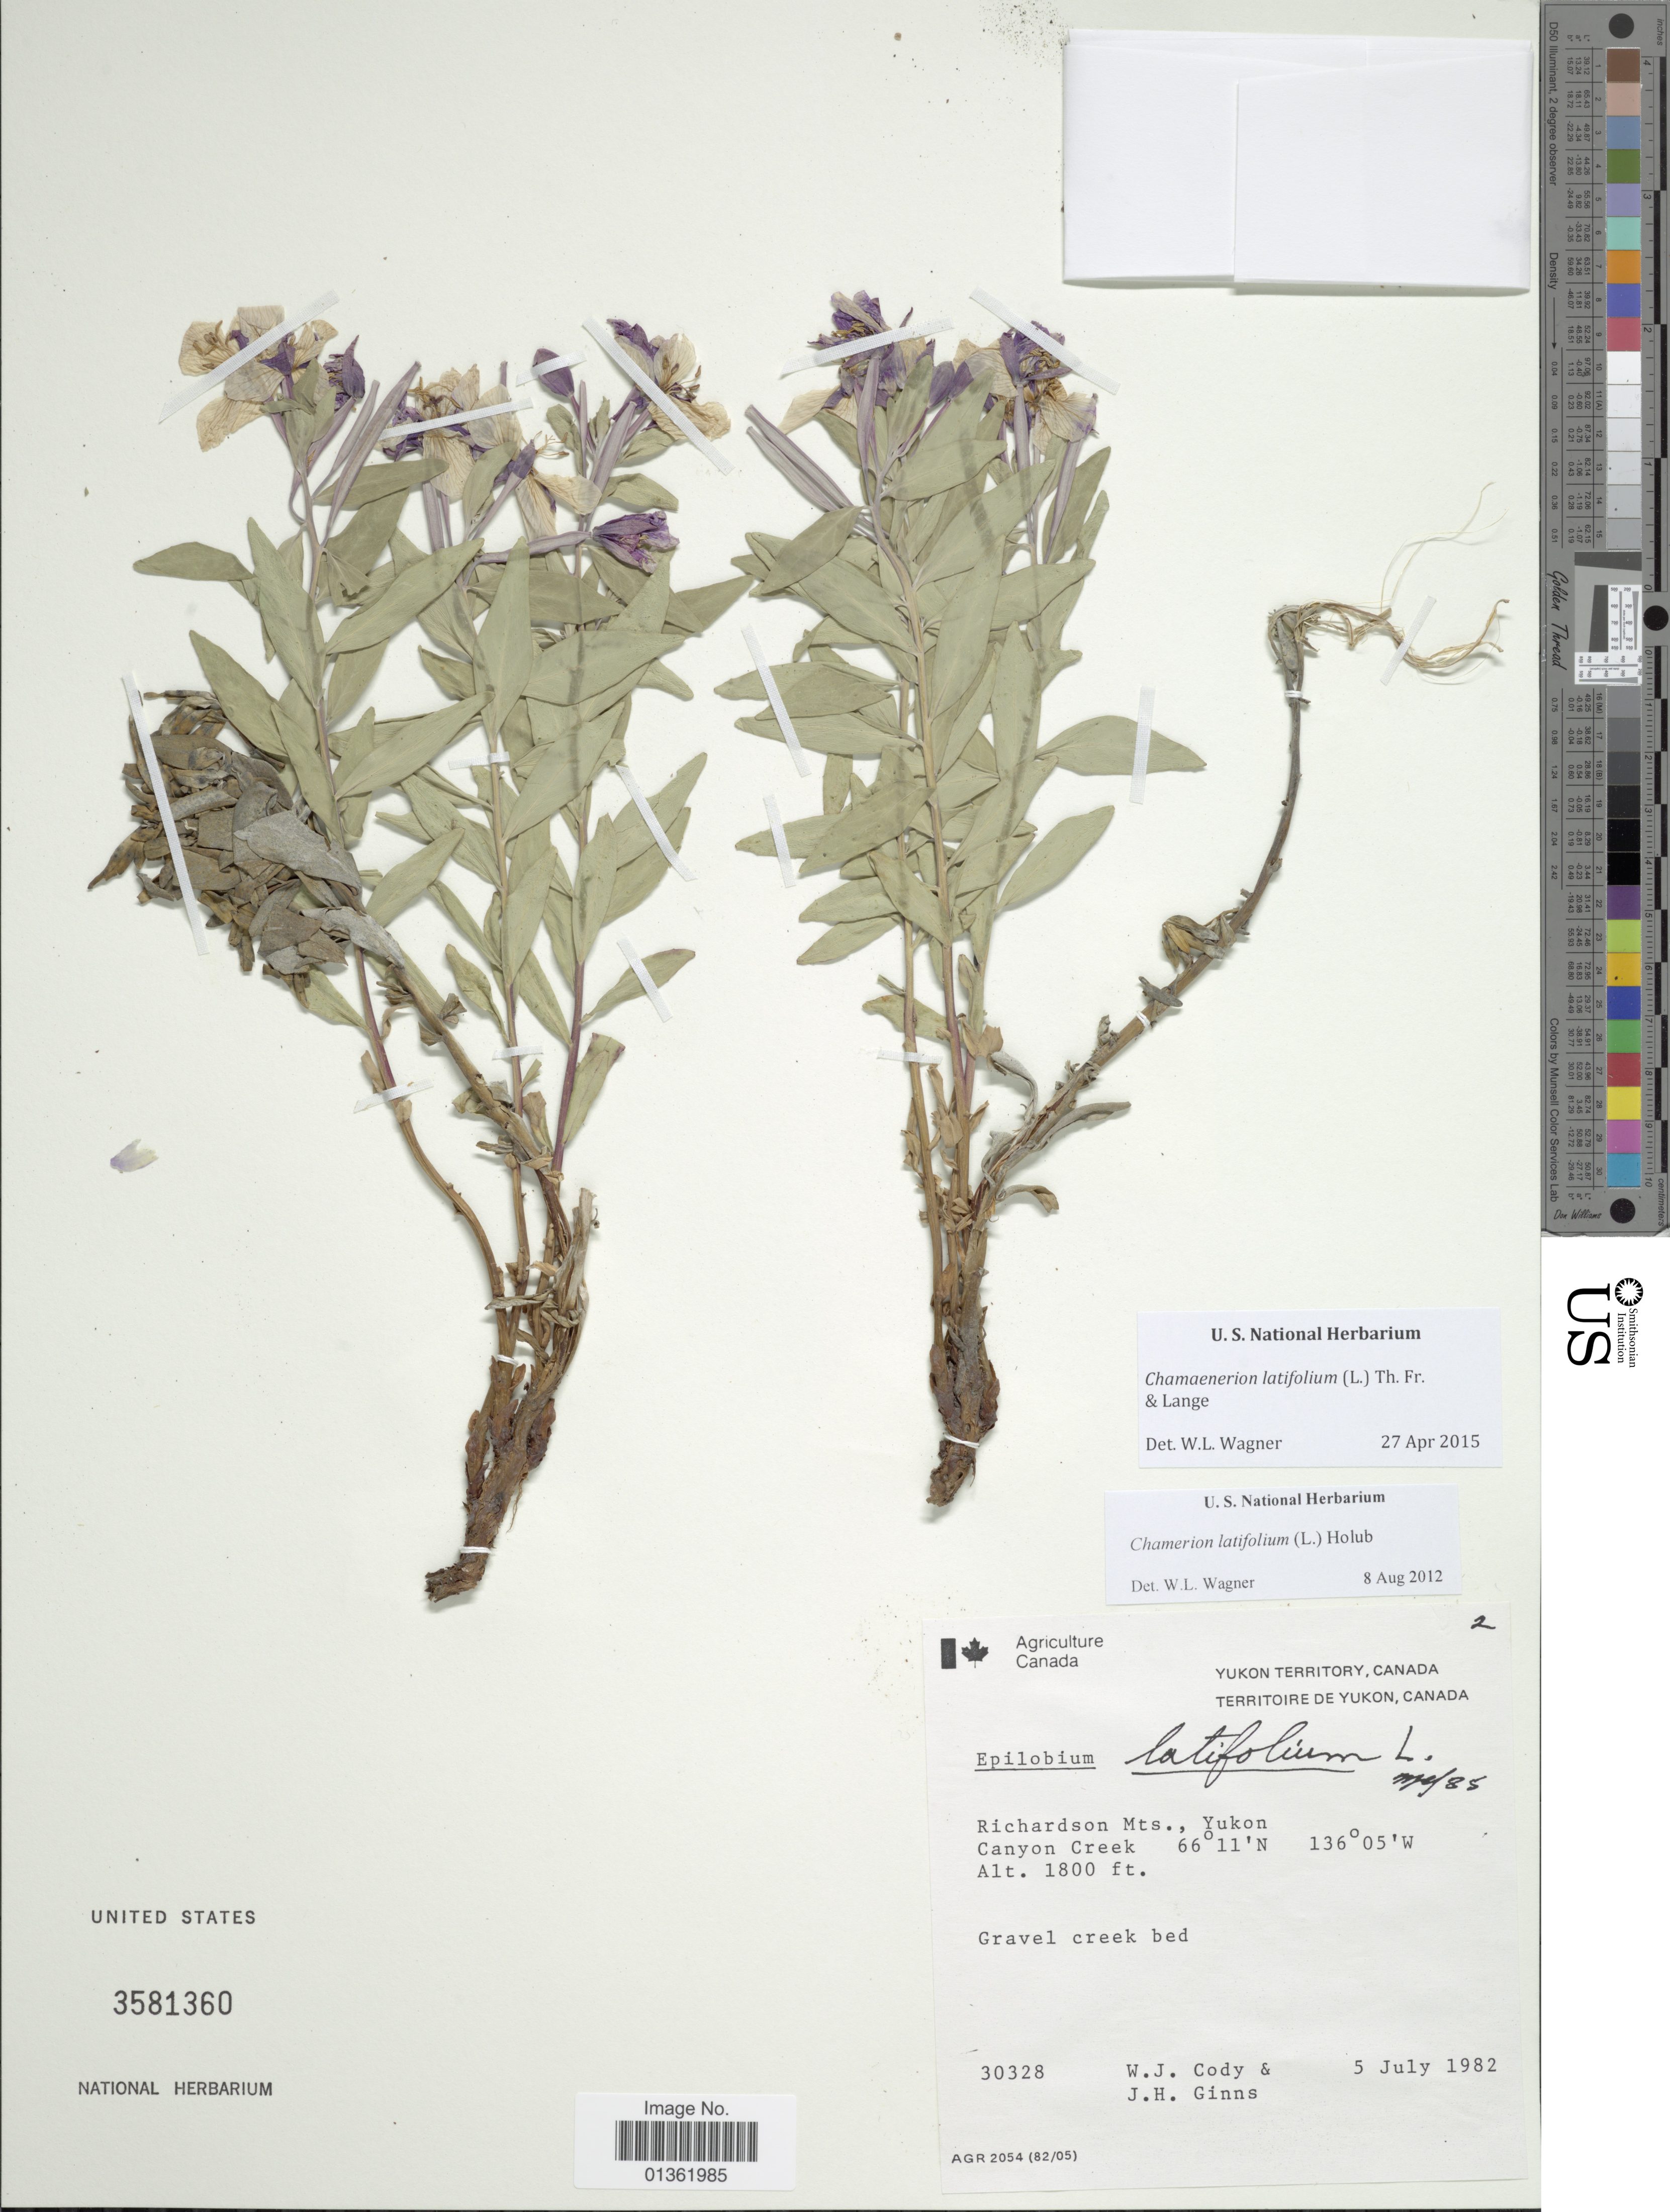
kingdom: Plantae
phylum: Tracheophyta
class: Magnoliopsida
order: Myrtales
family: Onagraceae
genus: Chamaenerion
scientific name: Chamaenerion latifolium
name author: (L.) Th. Fr. & Lange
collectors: W. Cody & J. Ginns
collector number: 30328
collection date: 1982-07-05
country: Canada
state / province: Yukon Territory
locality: Richardson Mts., Canyon Creek.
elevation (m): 549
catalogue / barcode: US 3581360